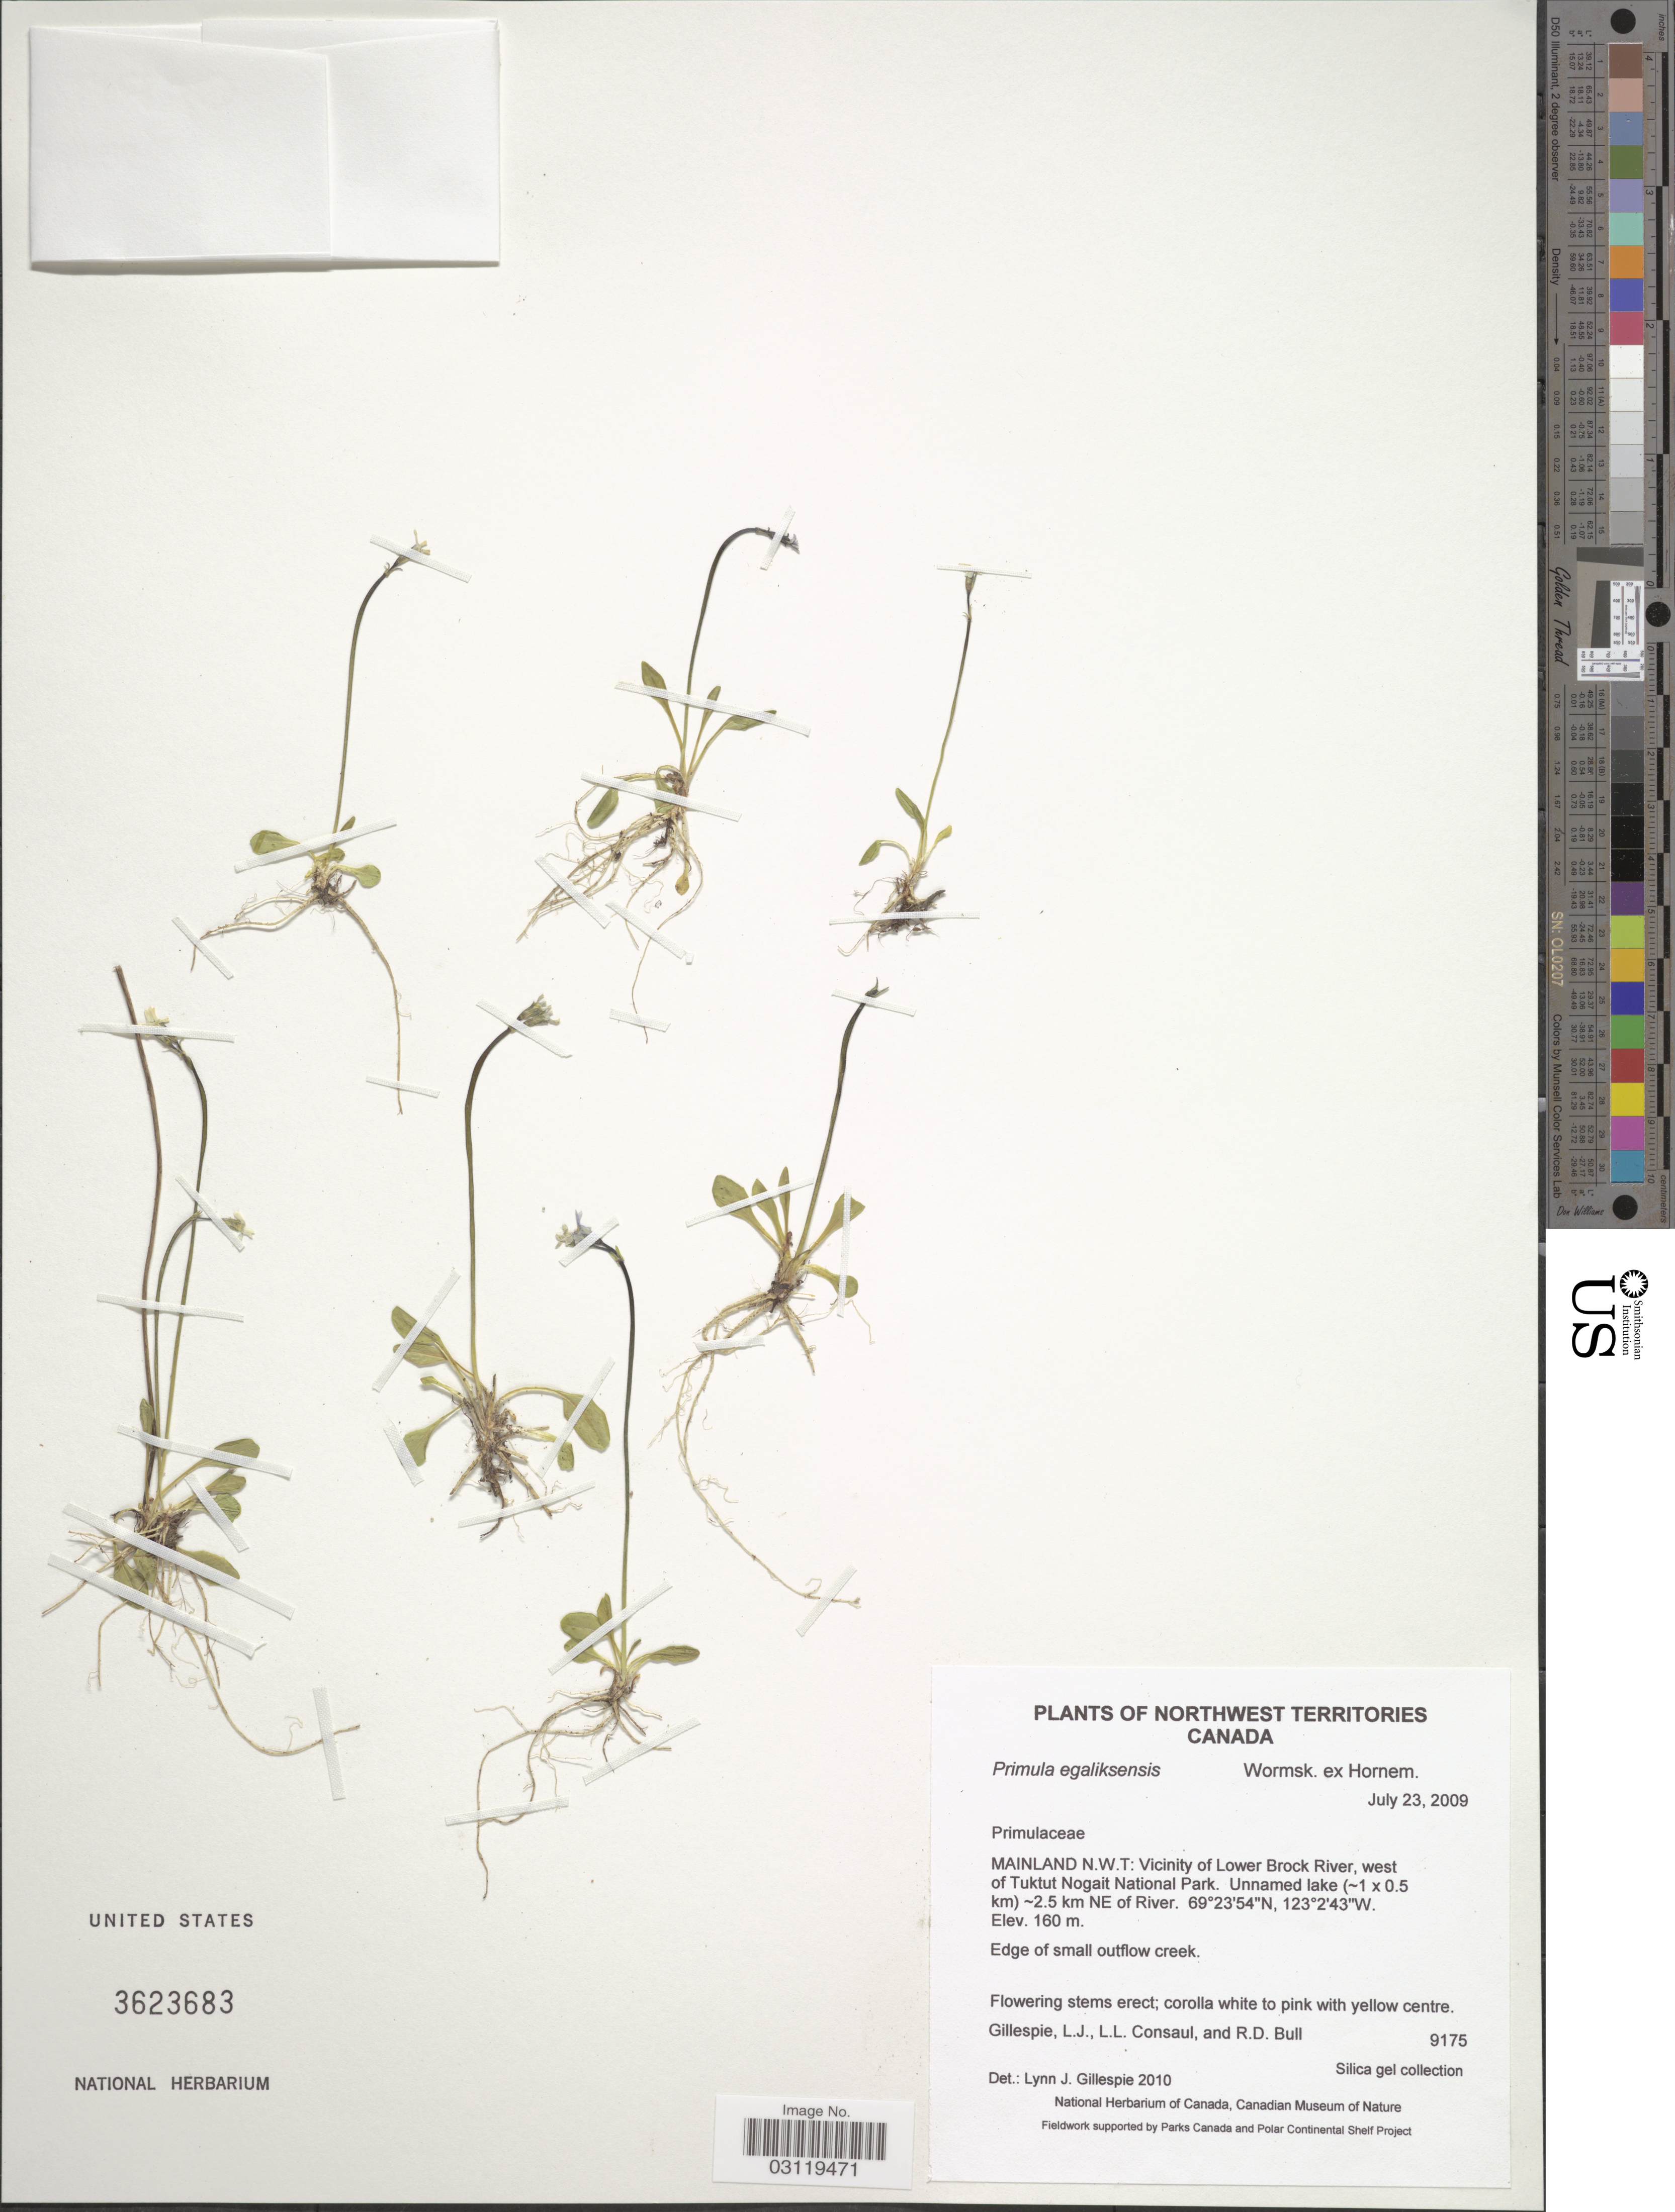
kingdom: Plantae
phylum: Tracheophyta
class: Magnoliopsida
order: Ericales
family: Primulaceae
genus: Primula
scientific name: Primula egaliksensis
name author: Wormsk.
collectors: L. Gillespie, L. Consaul & R. Bull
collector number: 9175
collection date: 2009-07-23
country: Canada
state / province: Northwest Territories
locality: Mainland N.W.T.: Vicinity of Lower Brock River, west of Tuktut Nogait National Park. Unnamed lake (~1 [Foreign script] 0.5 km) ~2.5 km NE of River.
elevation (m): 160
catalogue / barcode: US 3623683